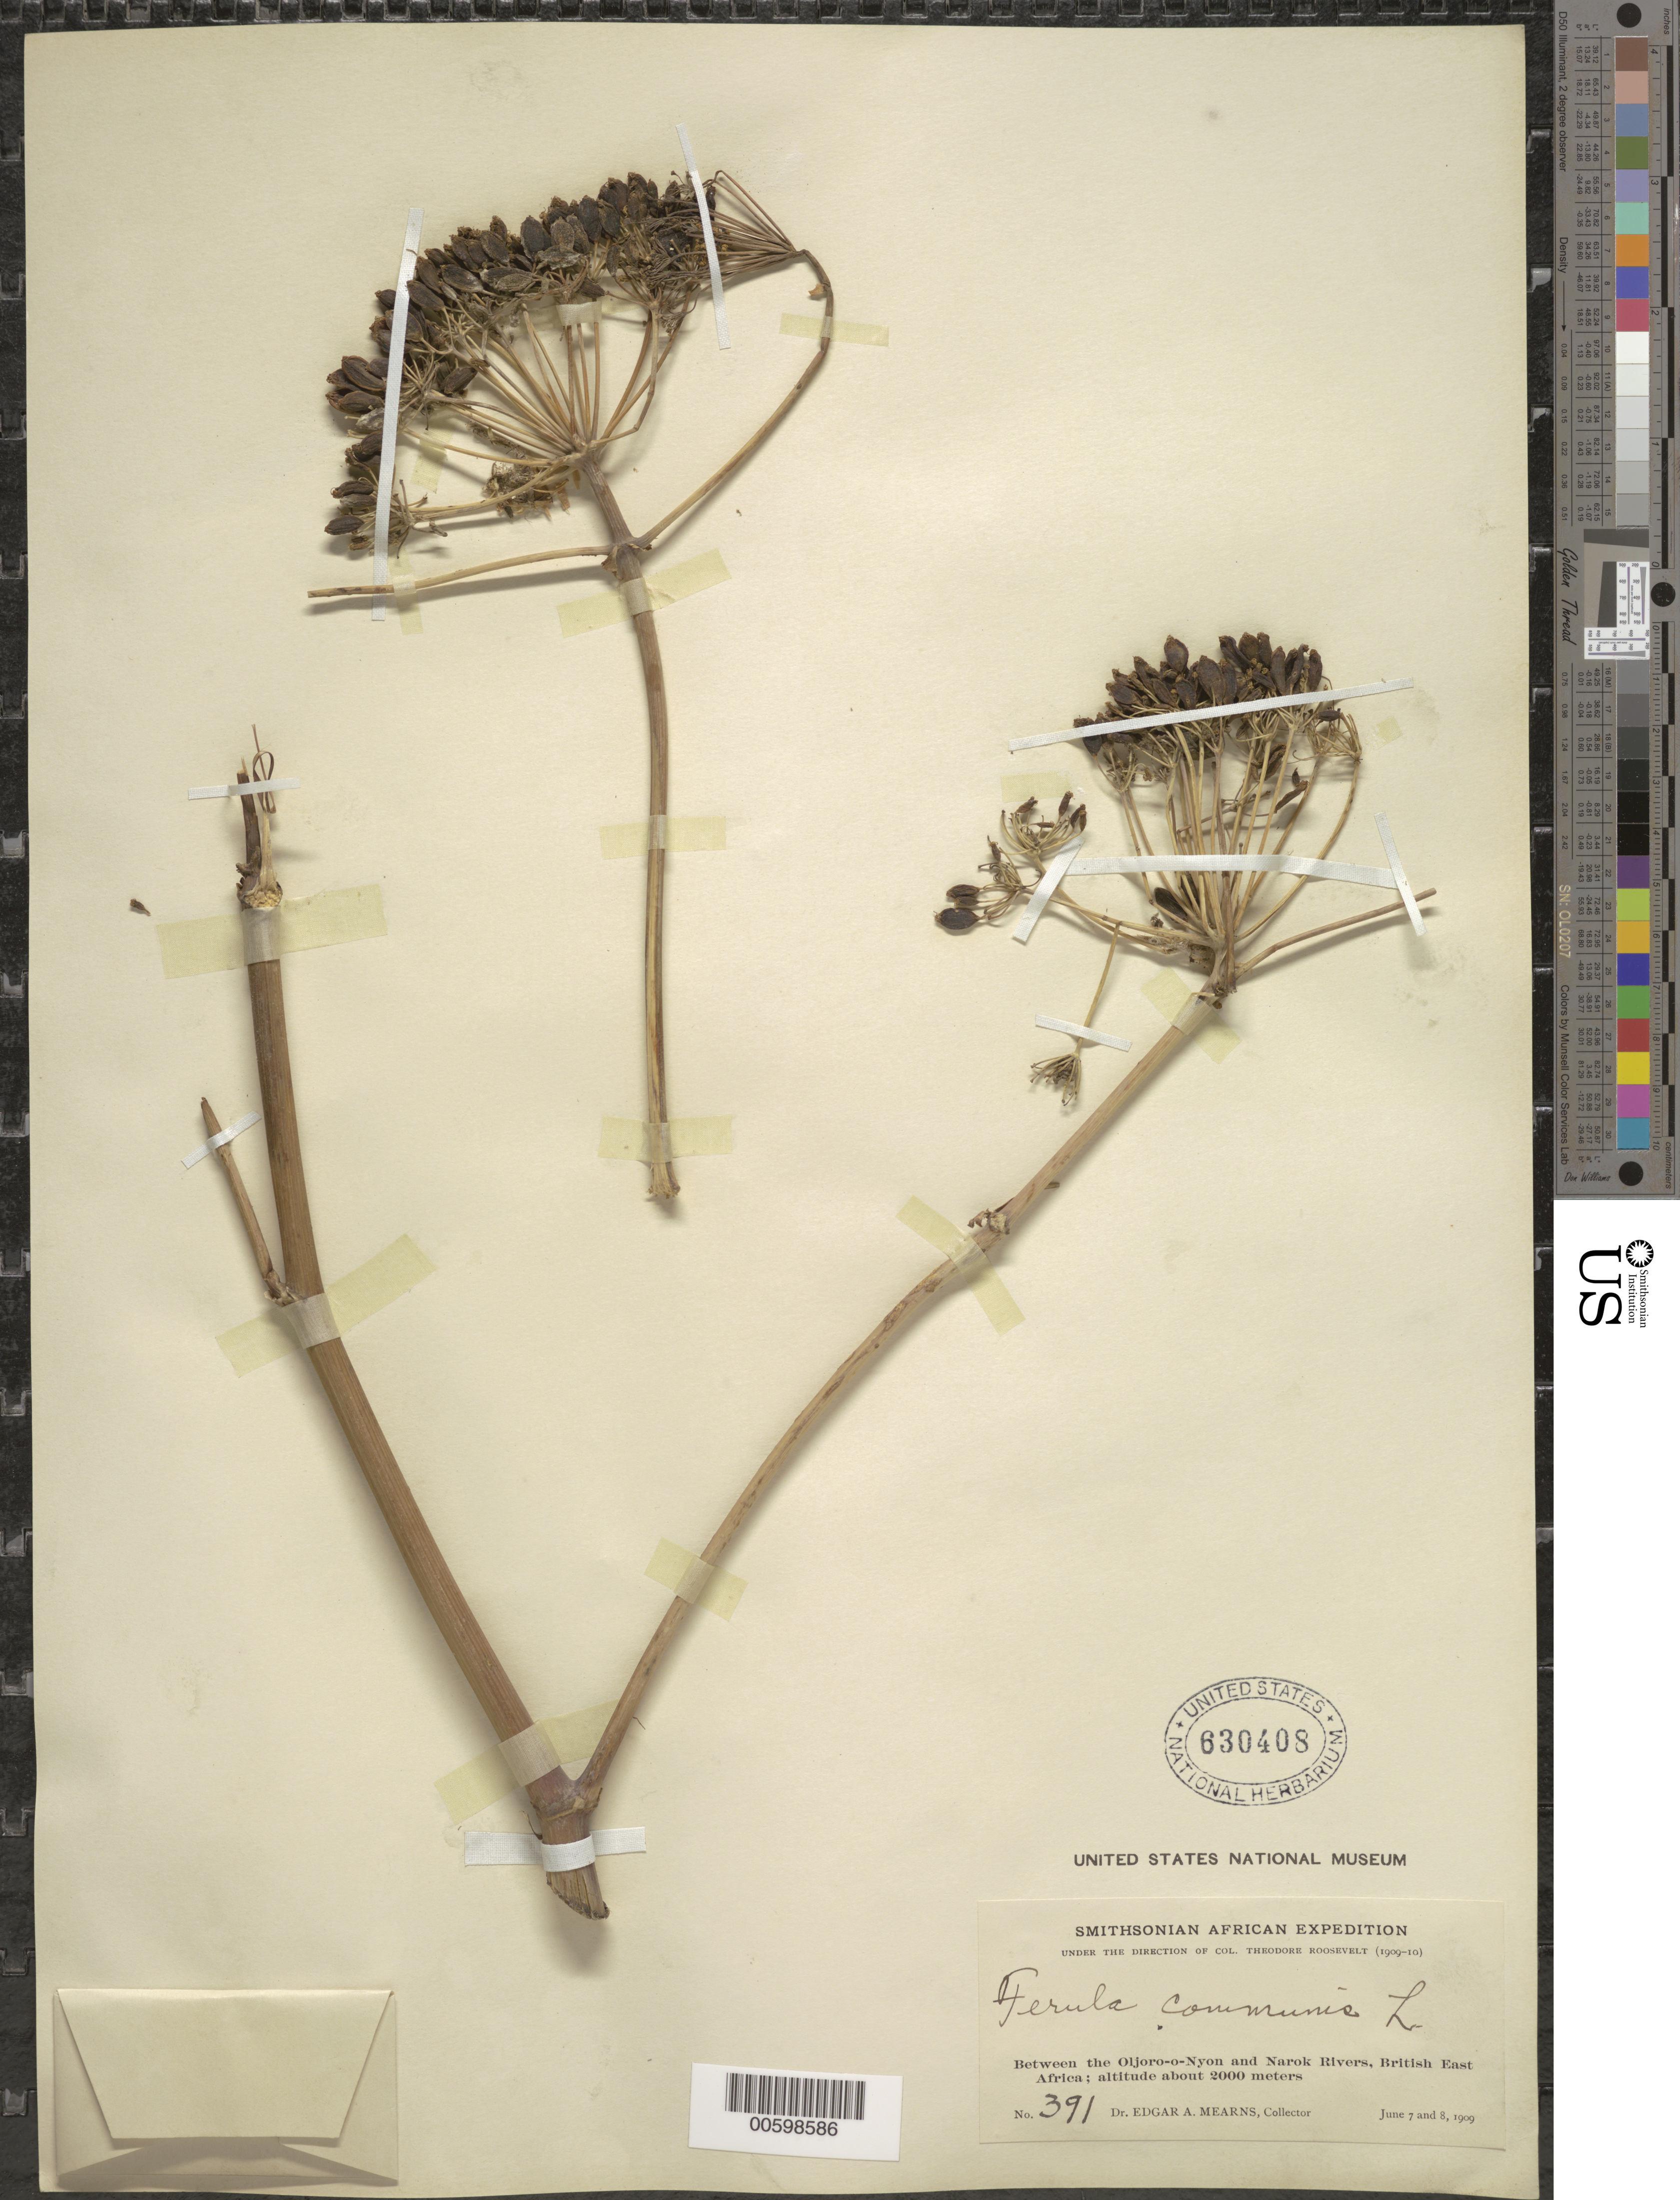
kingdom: Plantae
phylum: Tracheophyta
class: Magnoliopsida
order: Apiales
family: Apiaceae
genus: Ferula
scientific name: Ferula communis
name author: L.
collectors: E. A. Mearns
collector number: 391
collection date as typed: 07 Jun 1909 to 08 Jun 1909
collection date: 1909-06-07/1909-06-08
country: Kenya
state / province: Nakuru / Narok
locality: Between the Oljoro Nyon and Narok rivers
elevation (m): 2000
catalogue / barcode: US 630408